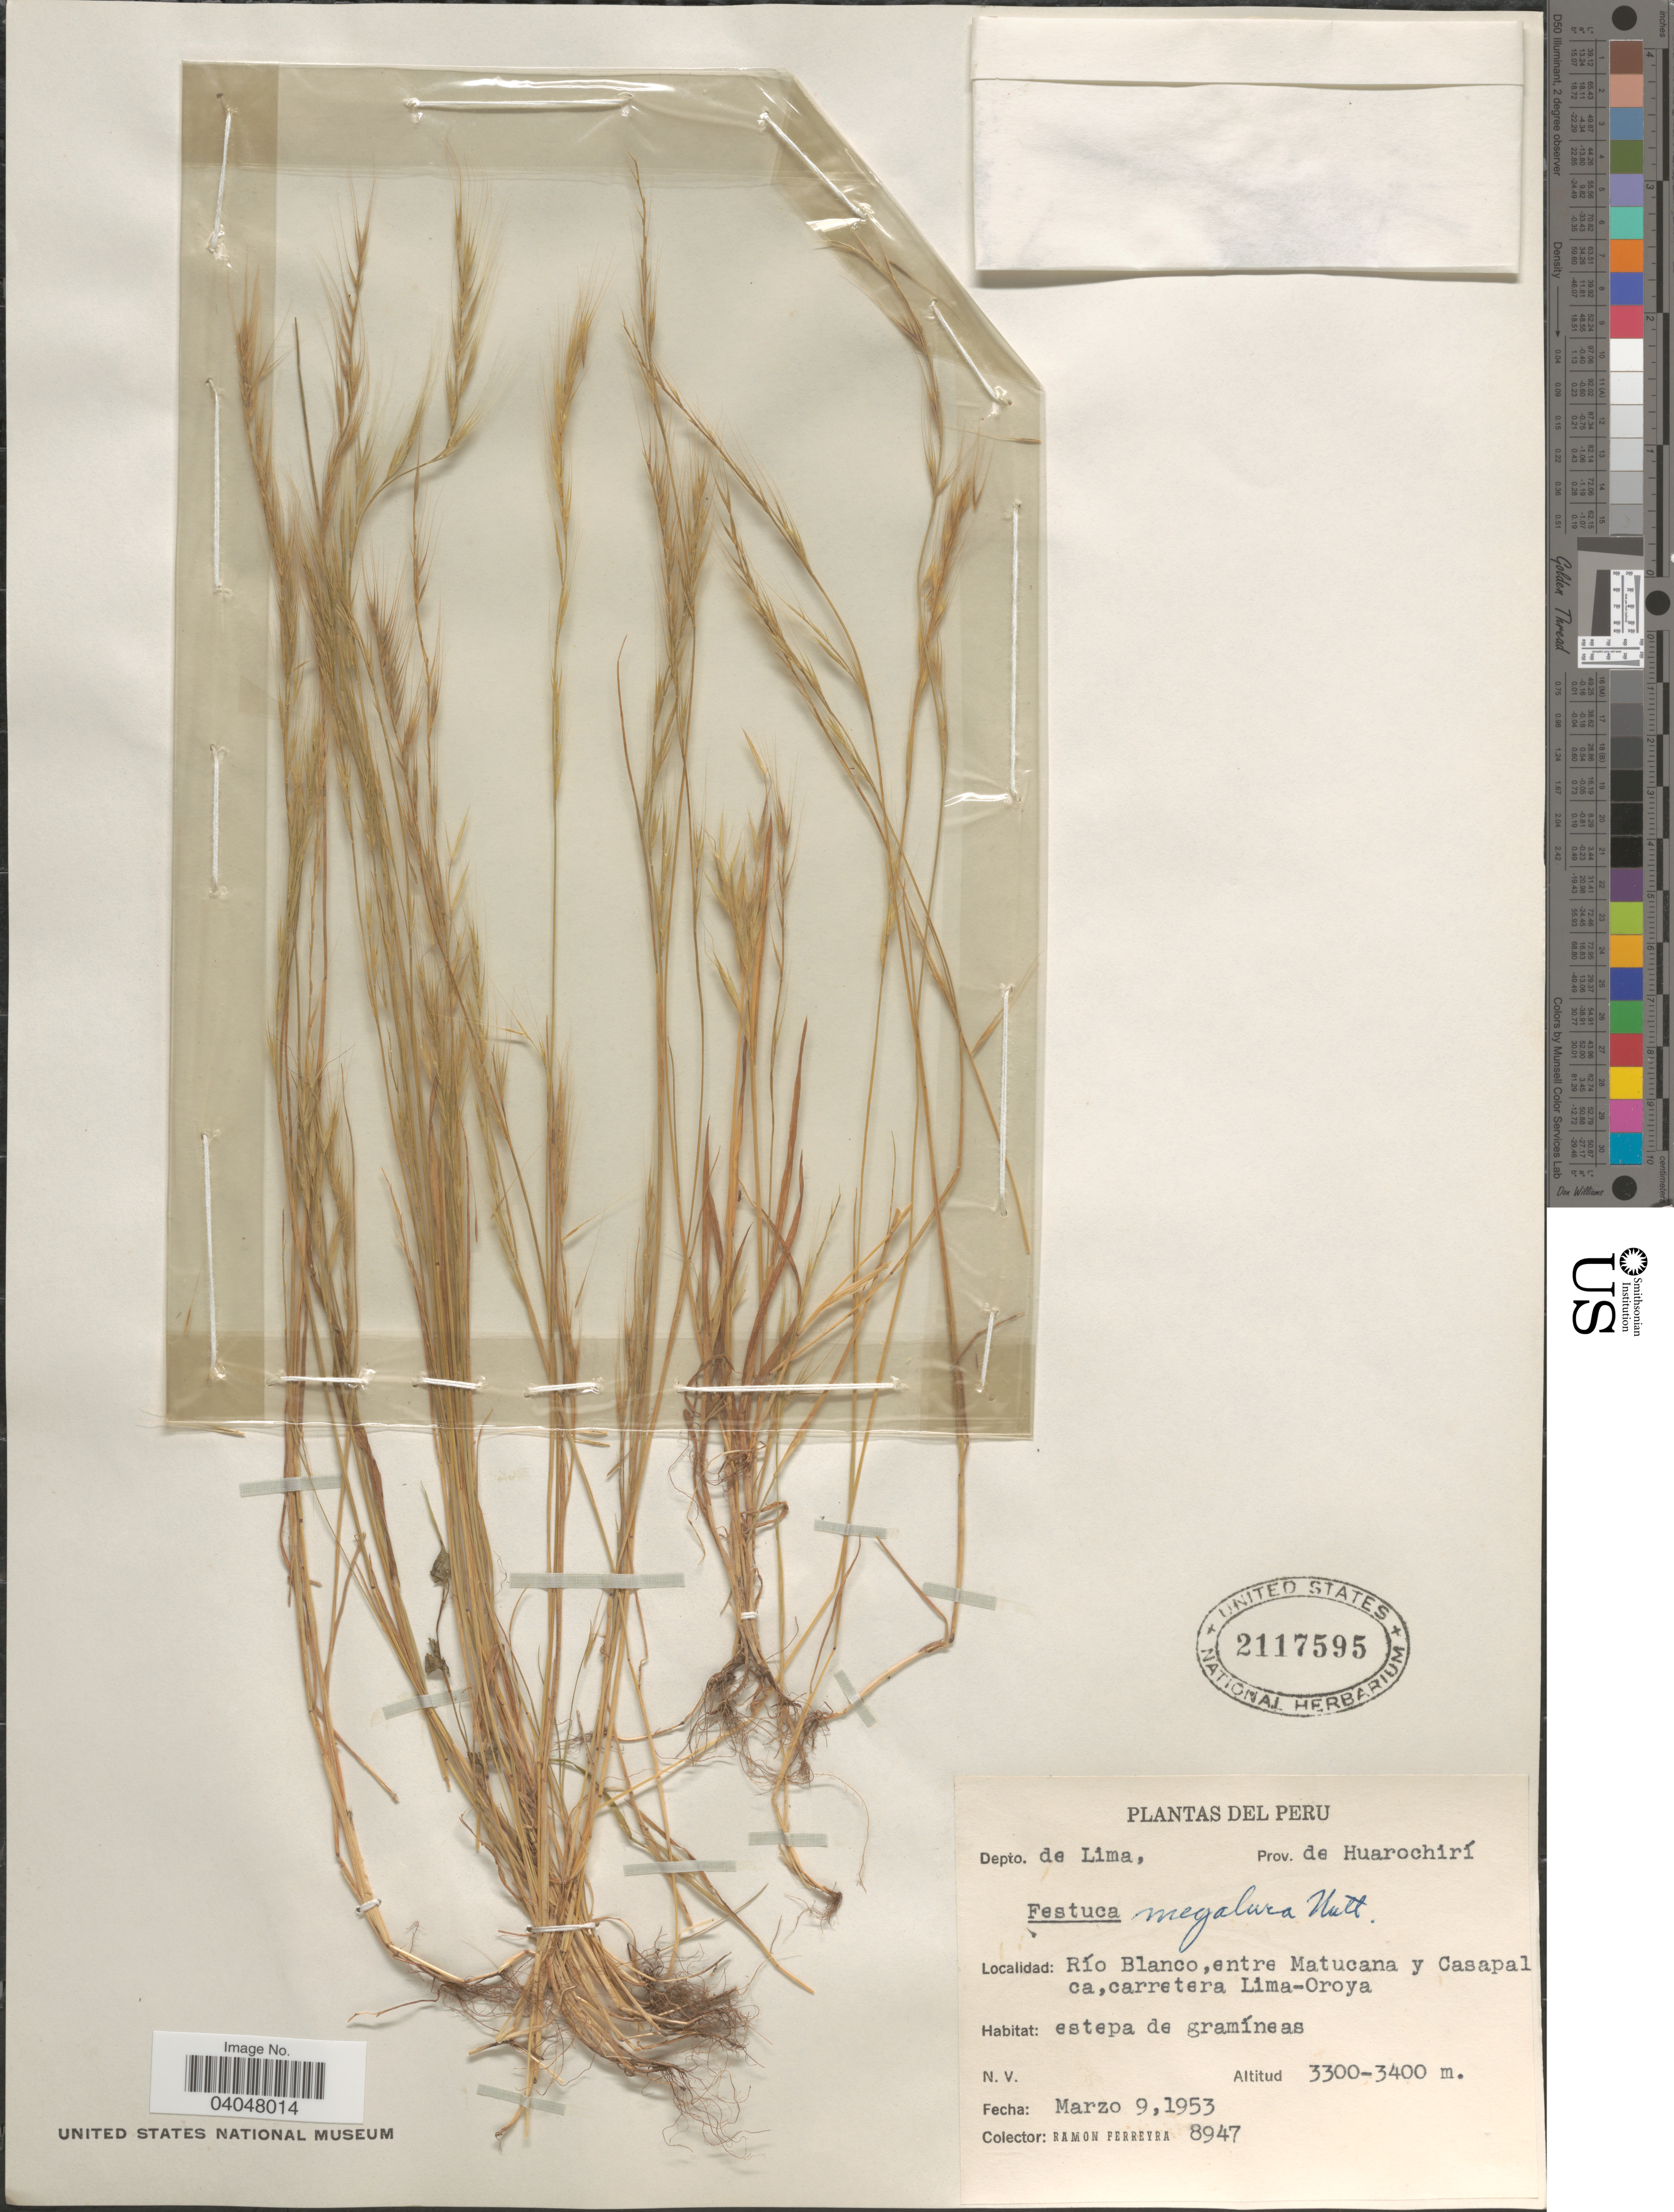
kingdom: Plantae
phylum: Tracheophyta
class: Liliopsida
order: Poales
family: Poaceae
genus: Festuca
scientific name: Festuca megalura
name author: Nutt.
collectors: R. A. Ferreyra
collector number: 8947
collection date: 1953-03-09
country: Peru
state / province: Lima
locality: Depto. de Lima, Prov. de Huarochirí. Río Blanco, entre Matucana y Casapalca, carretera Lima-Oroya.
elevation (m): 3300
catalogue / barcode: US 2117595